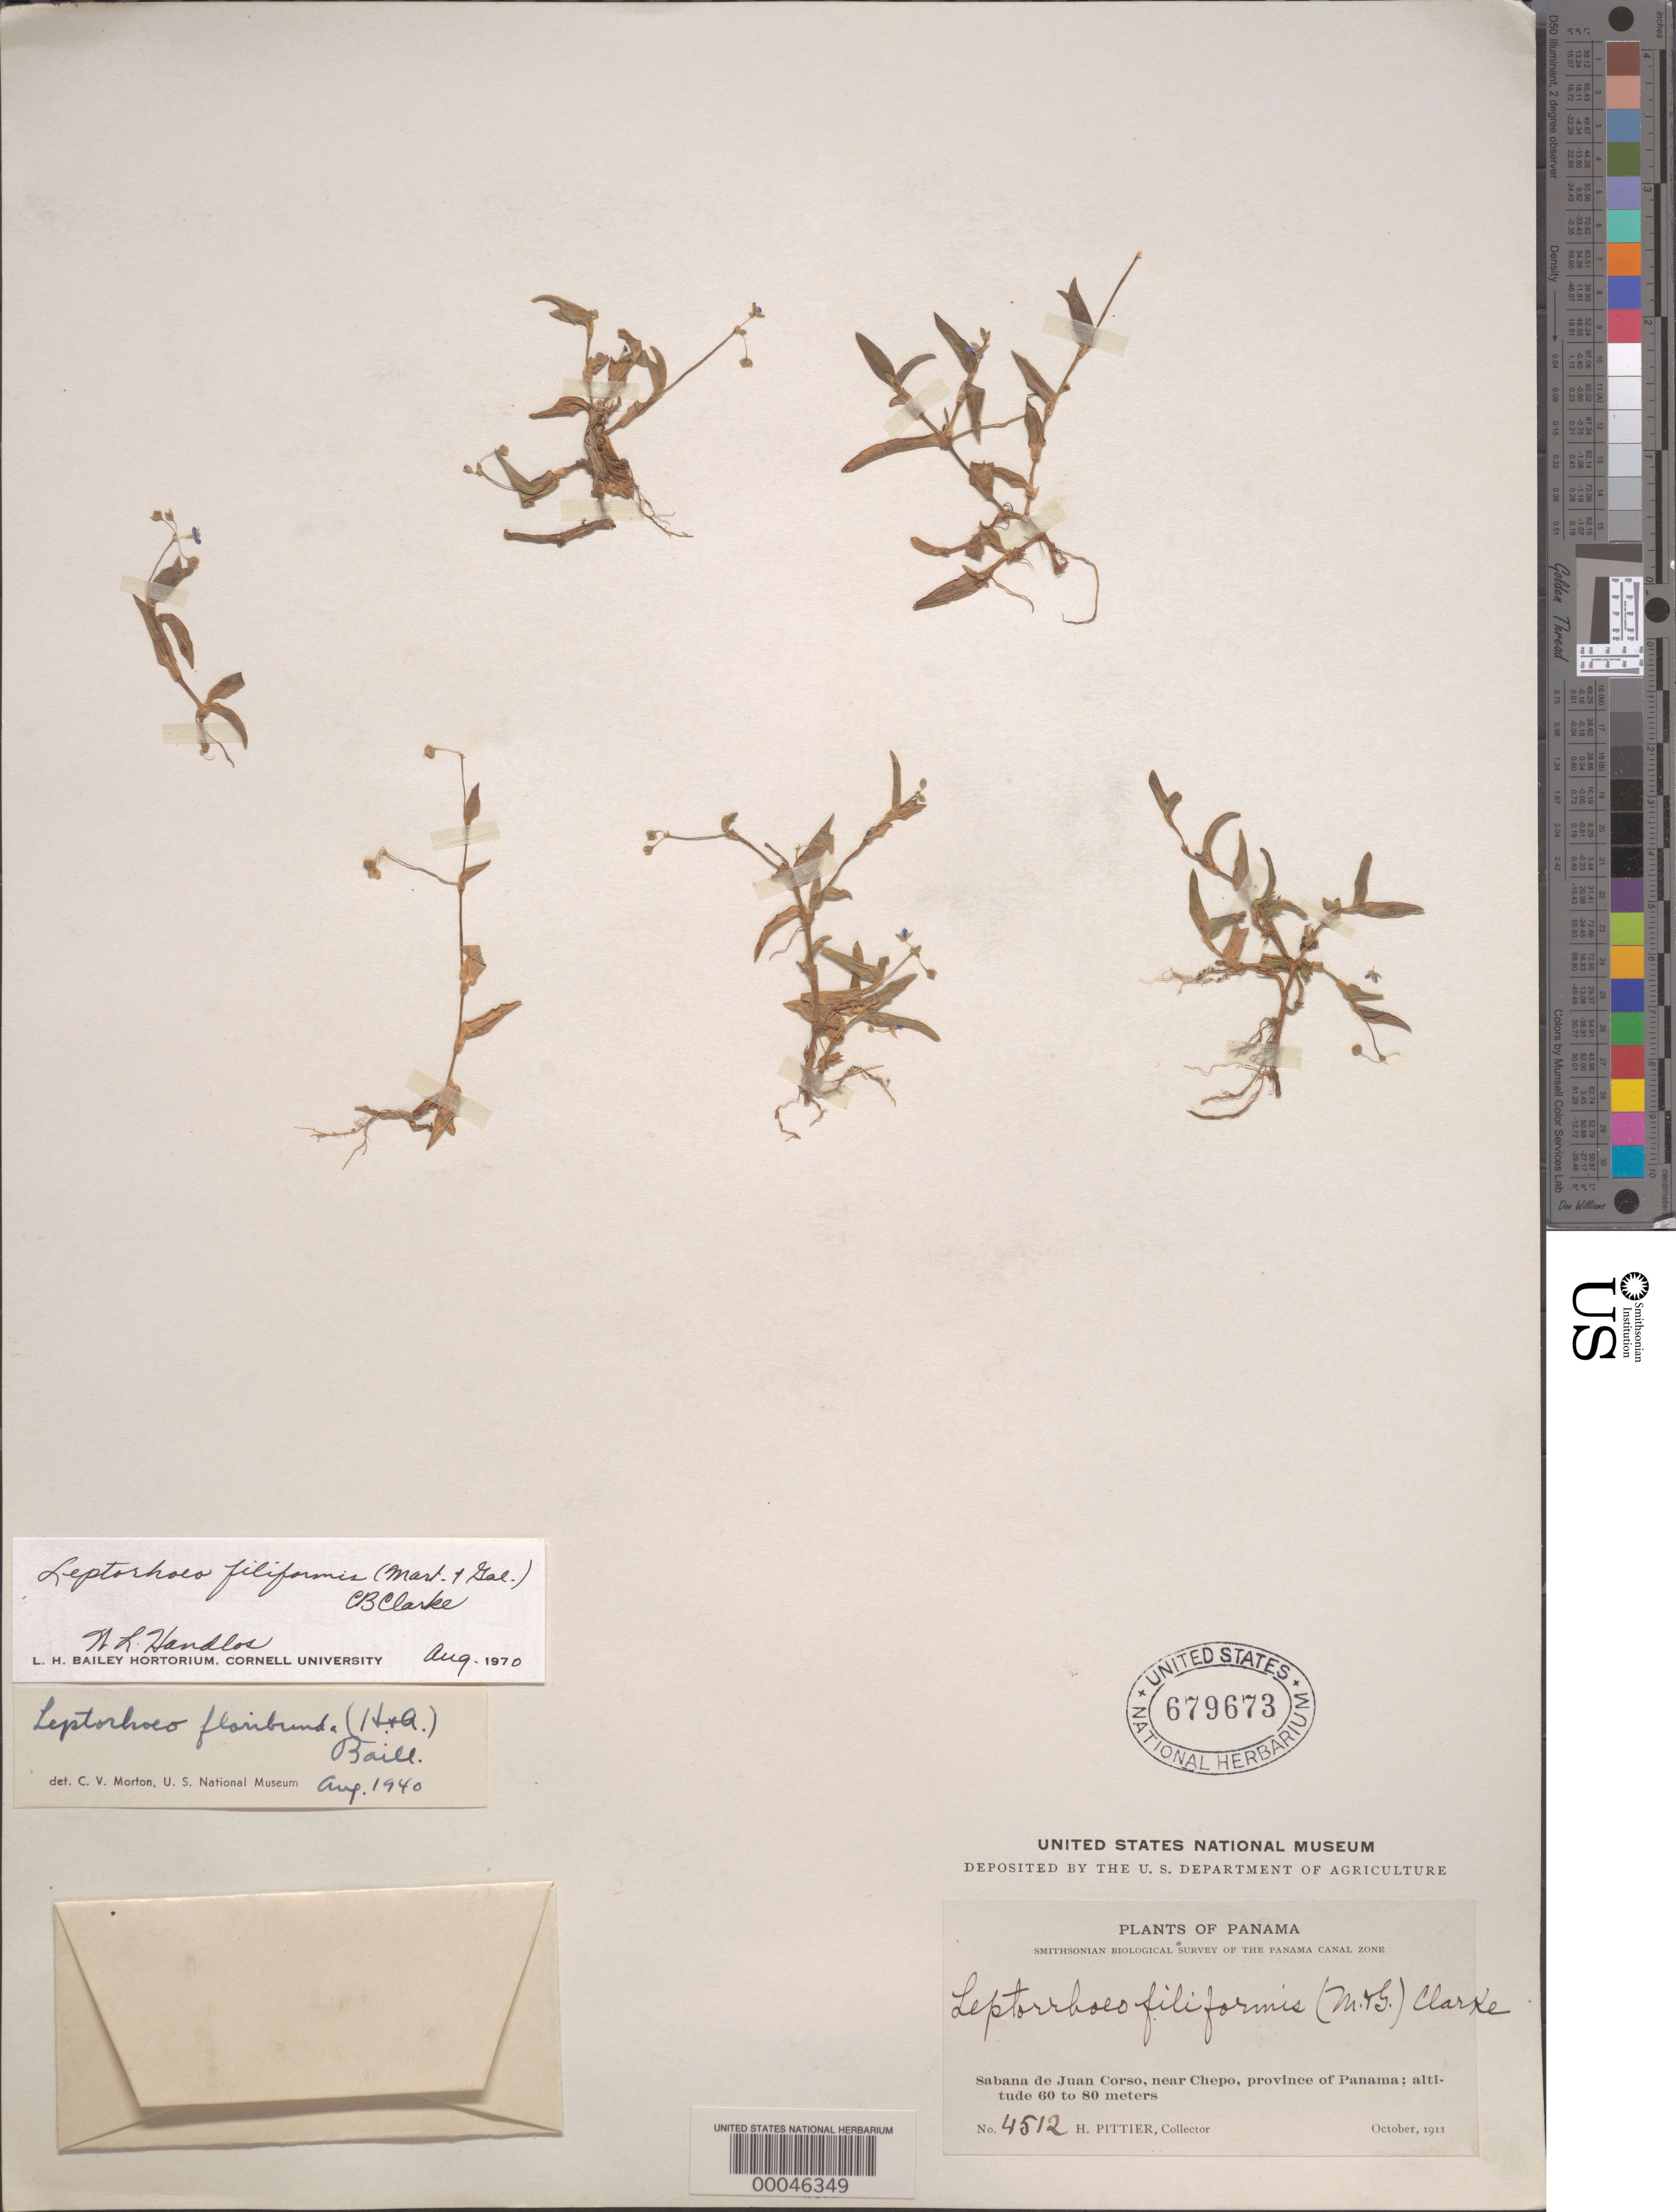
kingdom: Plantae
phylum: Tracheophyta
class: Liliopsida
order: Commelinales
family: Commelinaceae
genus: Callisia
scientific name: Callisia filiformis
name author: (M. Martens & Galeotti) D.R. Hunt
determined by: Handlos, W. L.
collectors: H. F. Pittier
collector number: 4512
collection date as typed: Oct 1911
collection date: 1911-10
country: Panama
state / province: Panamá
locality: Juan Corso near Chepo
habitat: Savanna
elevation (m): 60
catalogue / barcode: US 679673